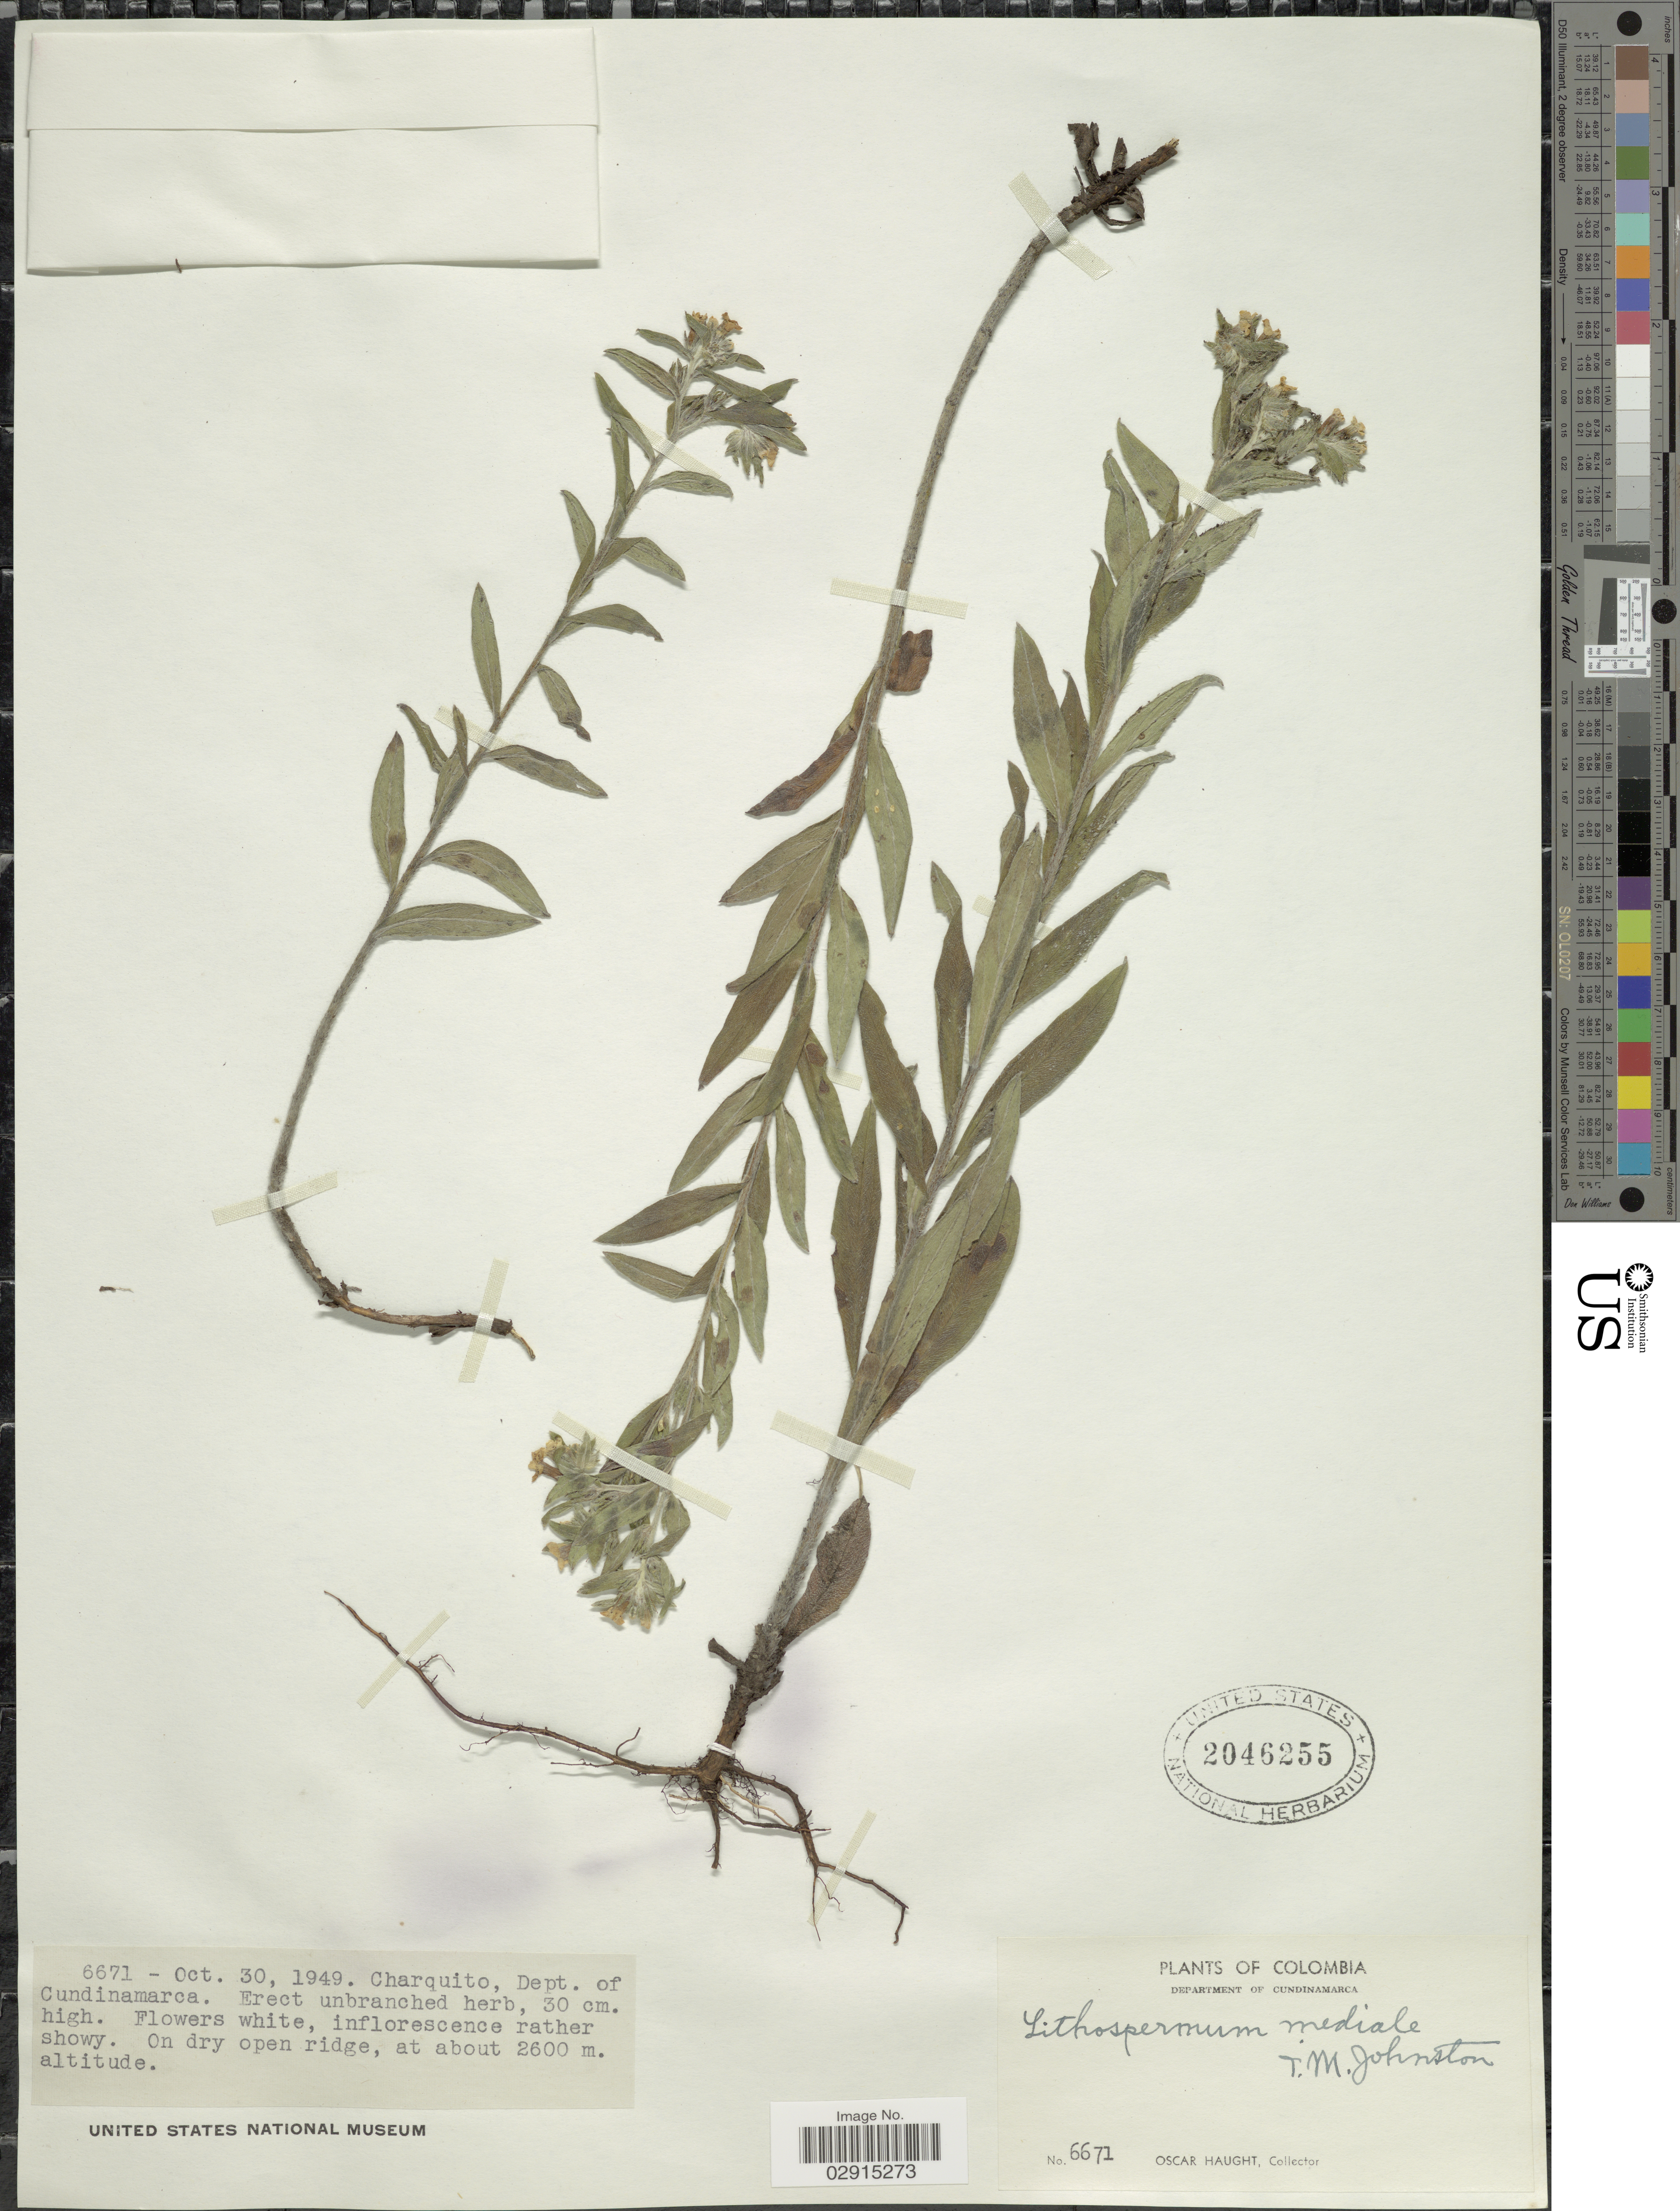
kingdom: Plantae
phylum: Tracheophyta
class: Magnoliopsida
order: Boraginales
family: Boraginaceae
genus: Lithospermum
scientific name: Lithospermum mediale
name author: I.M. Johnst.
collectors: O. L. Haught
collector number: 6671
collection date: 1949-10-30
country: Colombia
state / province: Cundinamarca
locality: Charquito, Dept. of Cundicamarca. Department of Cundicamarca.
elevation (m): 2600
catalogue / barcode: US 2046255